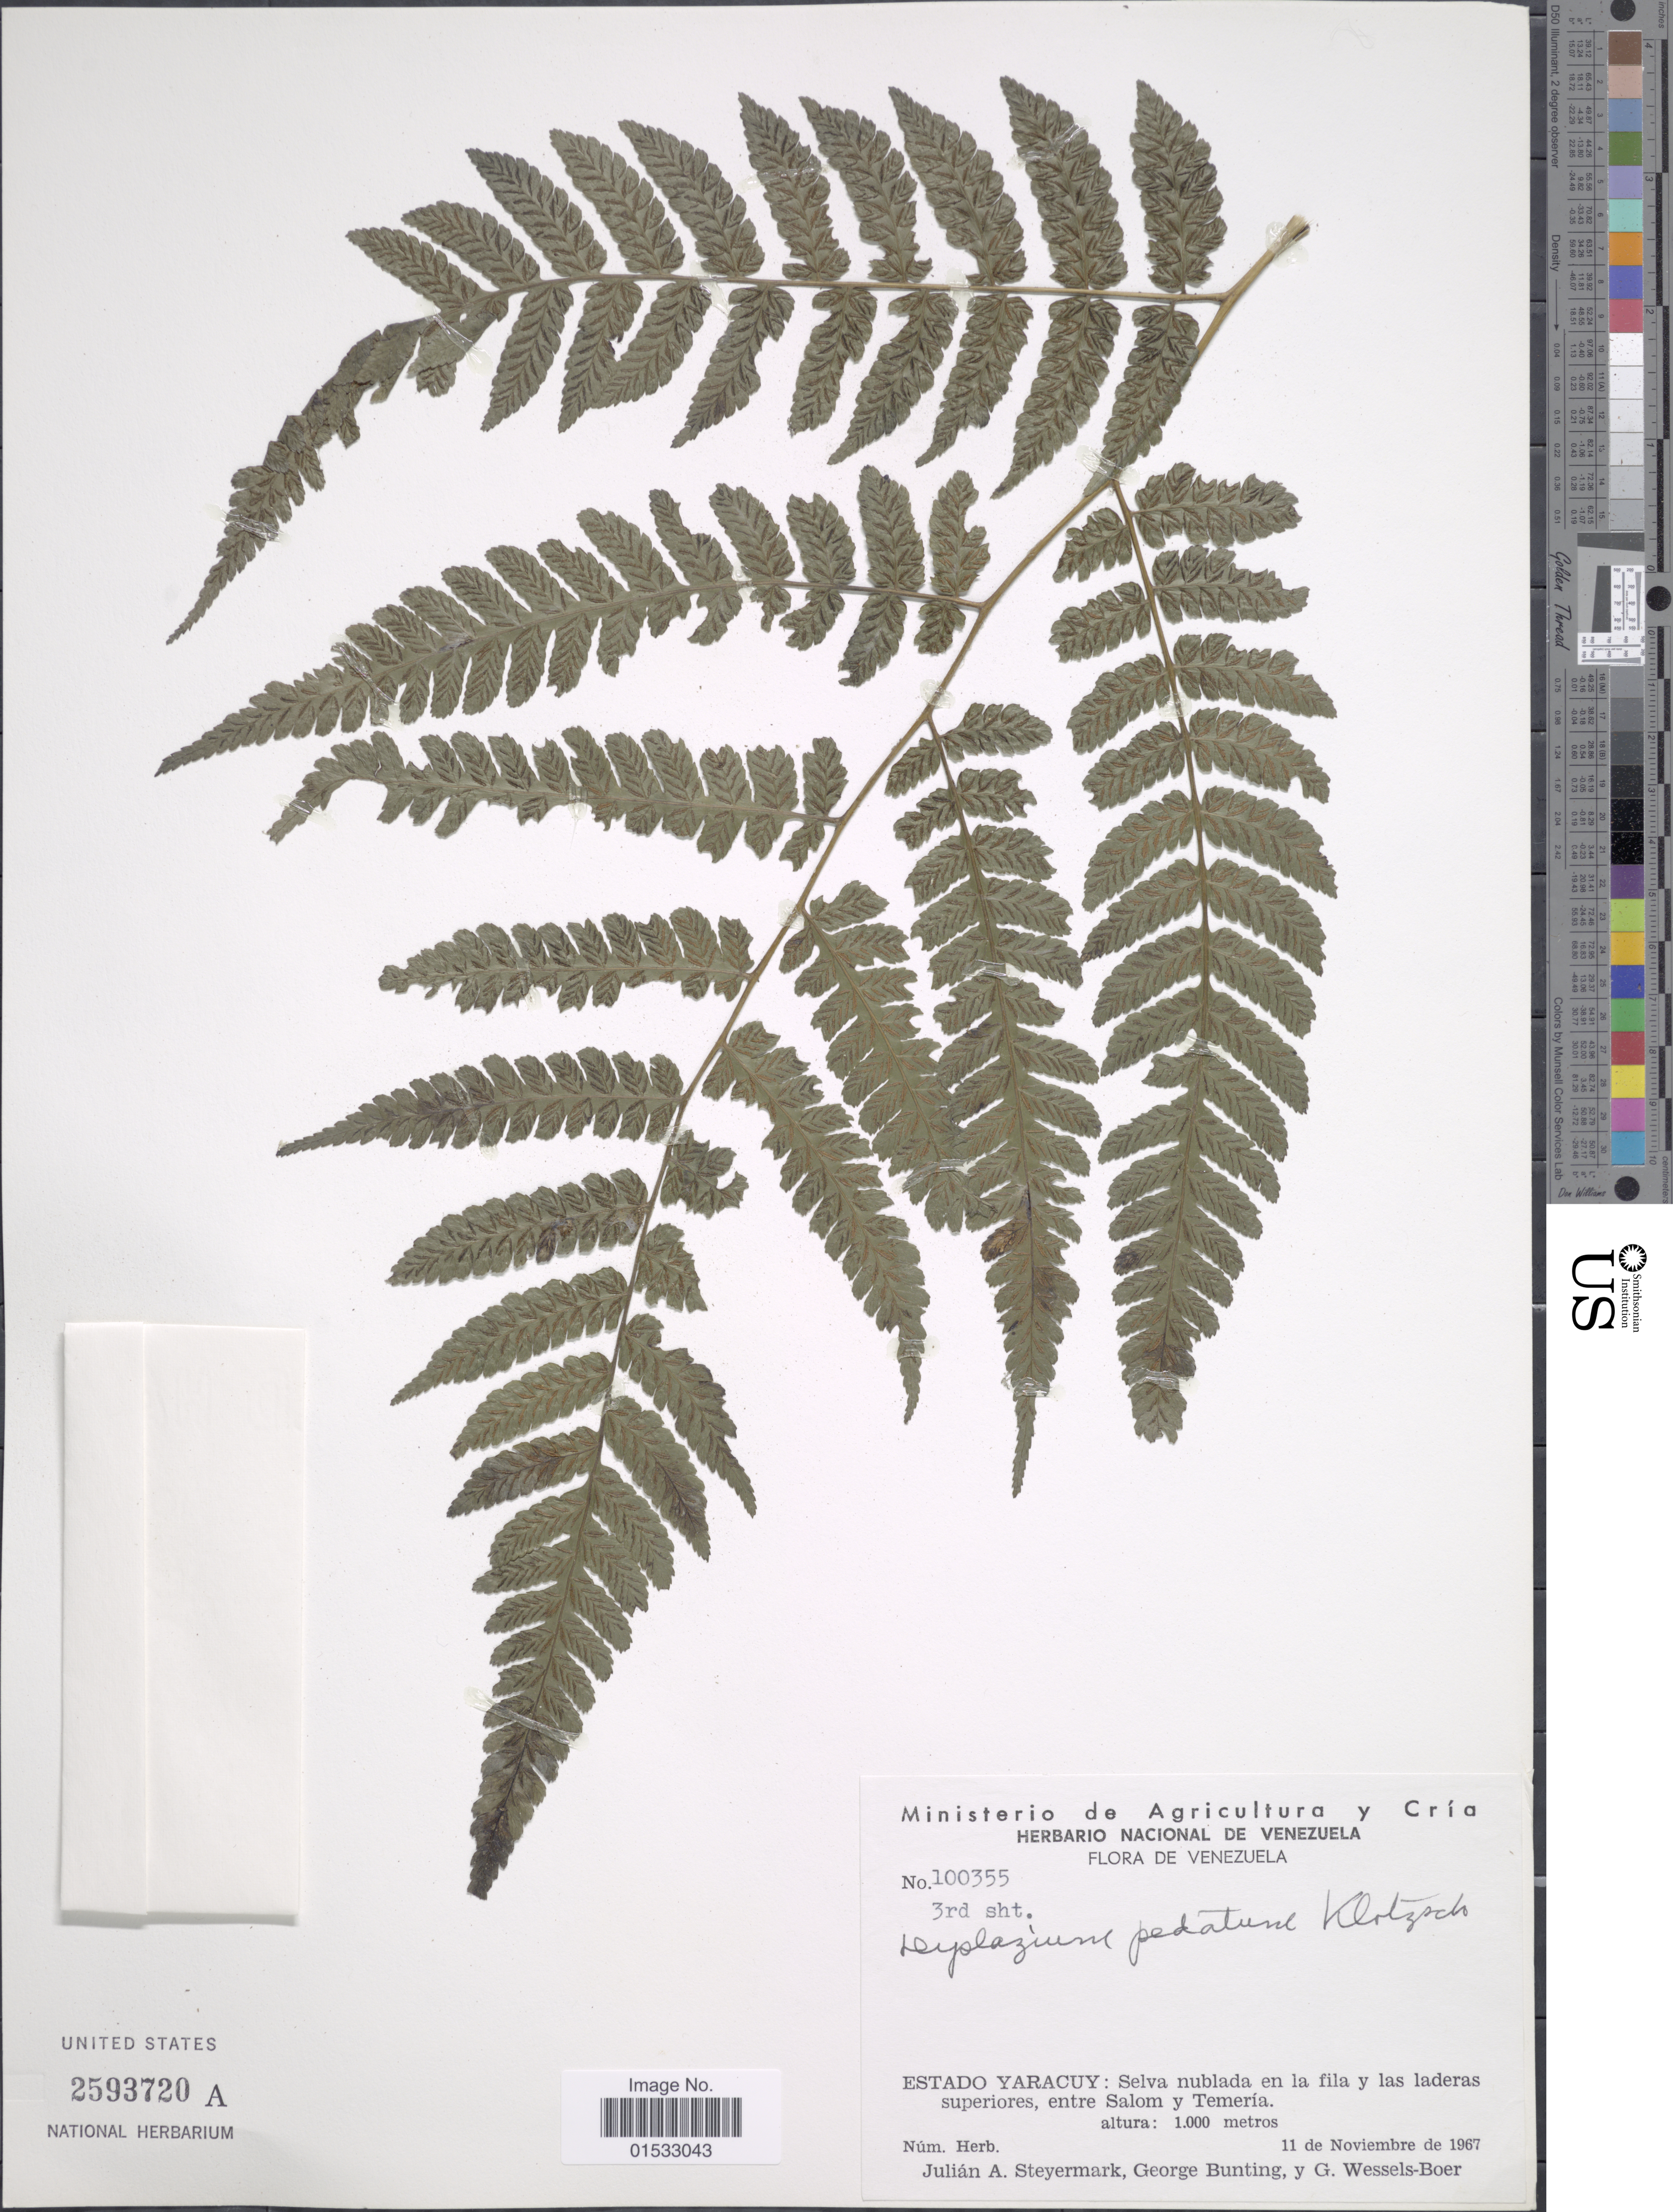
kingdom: Plantae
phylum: Tracheophyta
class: Polypodiopsida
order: Polypodiales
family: Athyriaceae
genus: Diplazium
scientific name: Diplazium pedatum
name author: Klotzsch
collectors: J. Steyermark, G. S. Bunting & J. G. Wessels Boer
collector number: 100355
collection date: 1967-11-11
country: Venezuela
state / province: Yaracuy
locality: Selva nublada en la fila y las laderas superiores, entre Salom y Temería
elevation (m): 1000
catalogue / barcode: US 2593720A